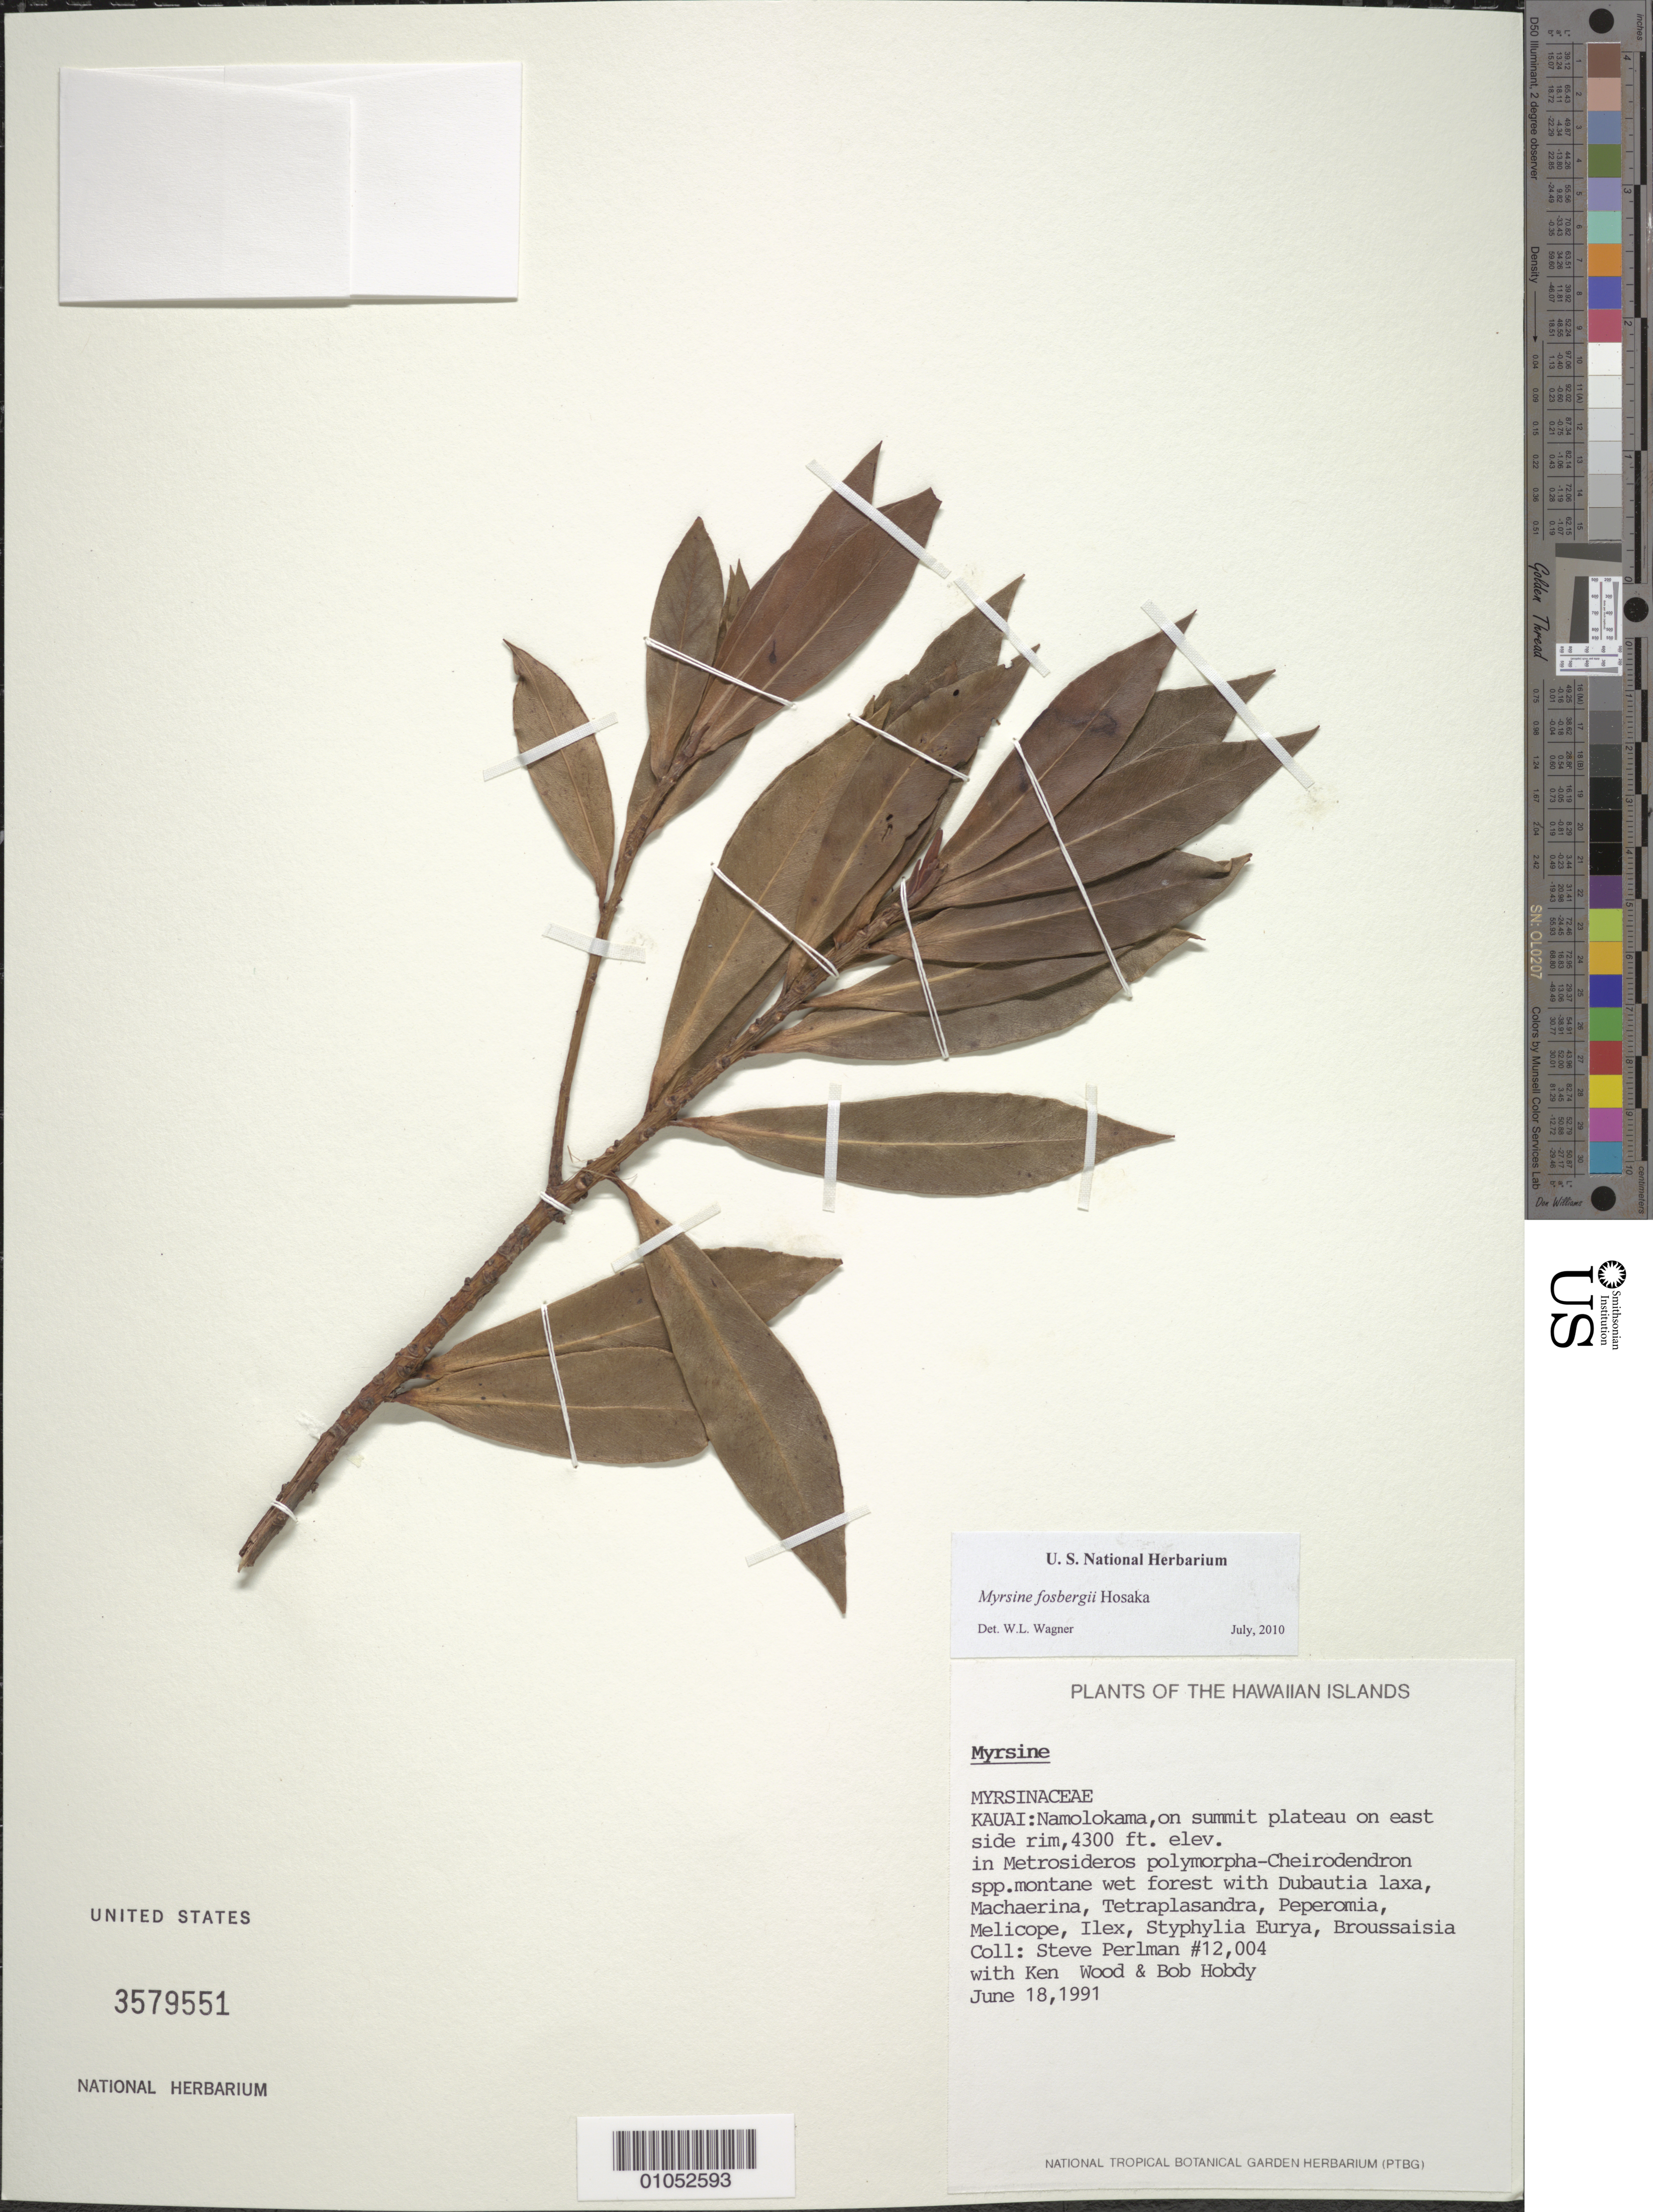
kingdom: Plantae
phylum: Tracheophyta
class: Magnoliopsida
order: Ericales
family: Primulaceae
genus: Myrsine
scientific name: Myrsine fosbergii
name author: Hosaka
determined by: Wagner, W. L., (BOT), Smithsonian Institution - National Museum of Natural History (UNITED STATES)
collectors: S. P. Perlman, K. Wood & B. Hobdy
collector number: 12004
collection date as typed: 18 Jun 1991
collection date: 1991-06-18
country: United States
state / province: Hawaii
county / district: Kaui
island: Kaua'i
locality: Namolokama, on summit plateau on east side rim.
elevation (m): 1310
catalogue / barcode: US 3579551